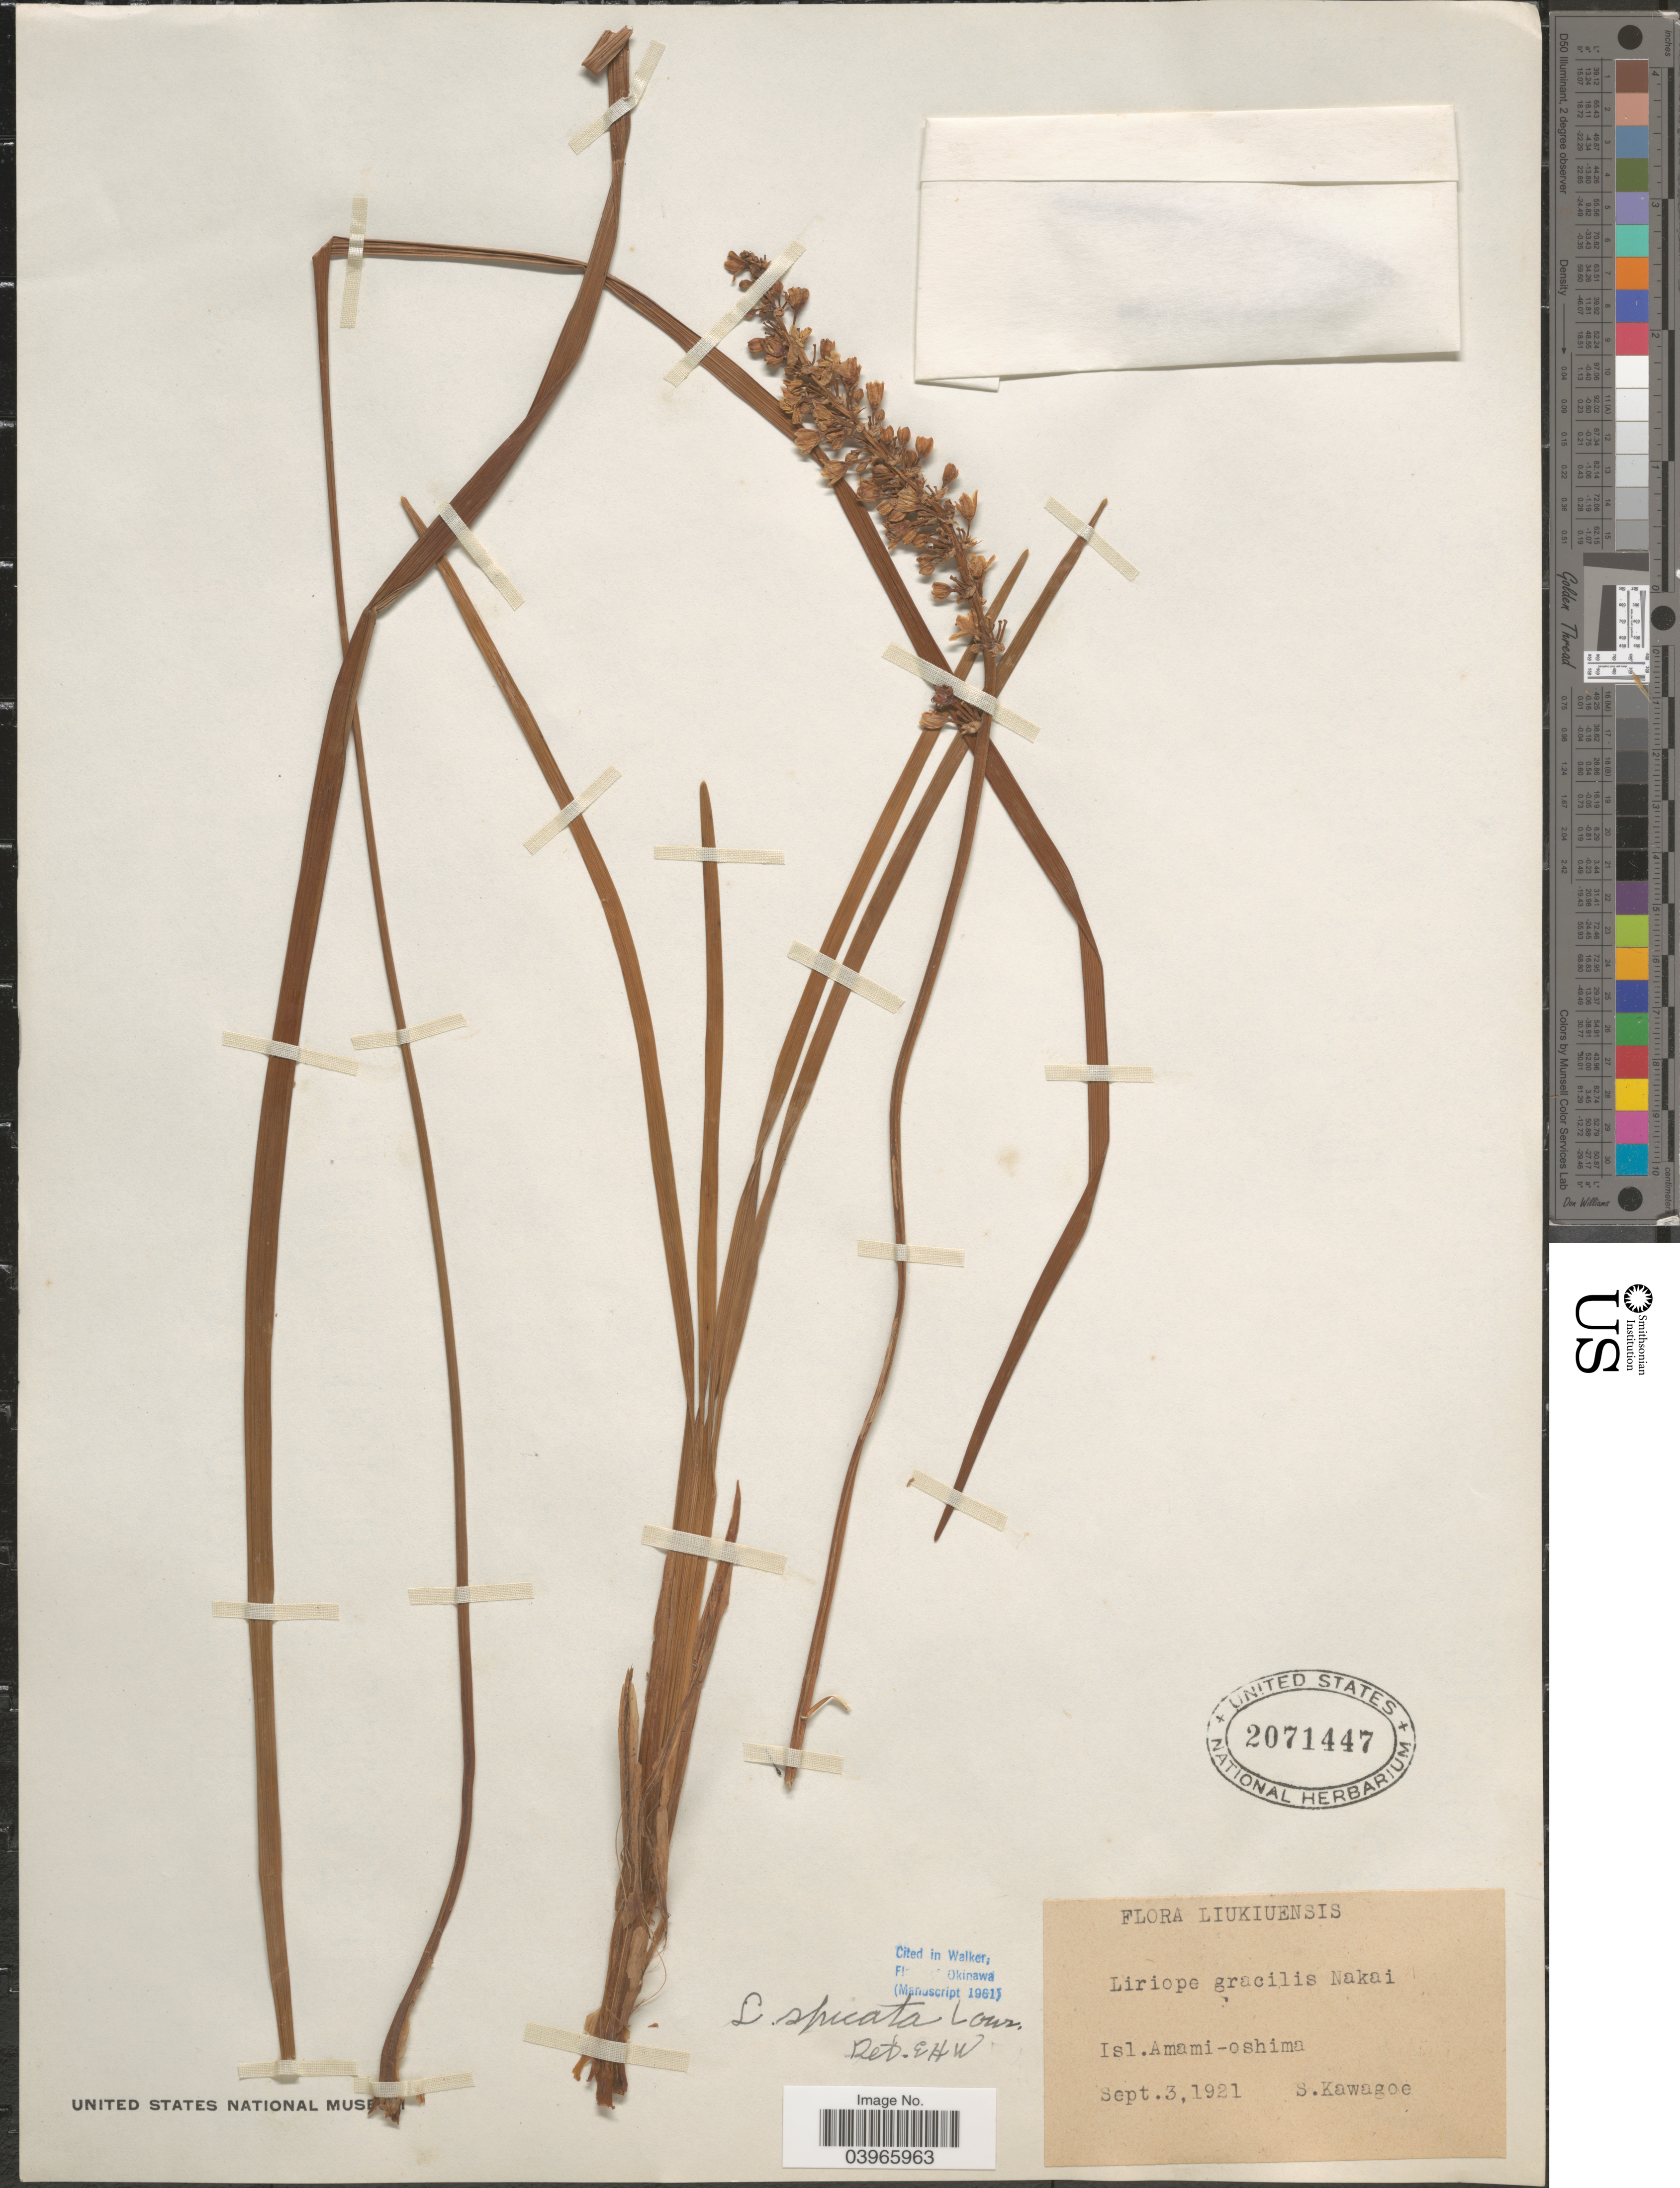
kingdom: Plantae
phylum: Tracheophyta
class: Liliopsida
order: Asparagales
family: Asparagaceae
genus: Liriope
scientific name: Liriope spicata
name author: Lour.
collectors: S. Kawagoe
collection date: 1921-09-03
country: Japan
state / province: Okinawa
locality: Liukiuensis. Isl. Amami-oshima.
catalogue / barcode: US 2071447